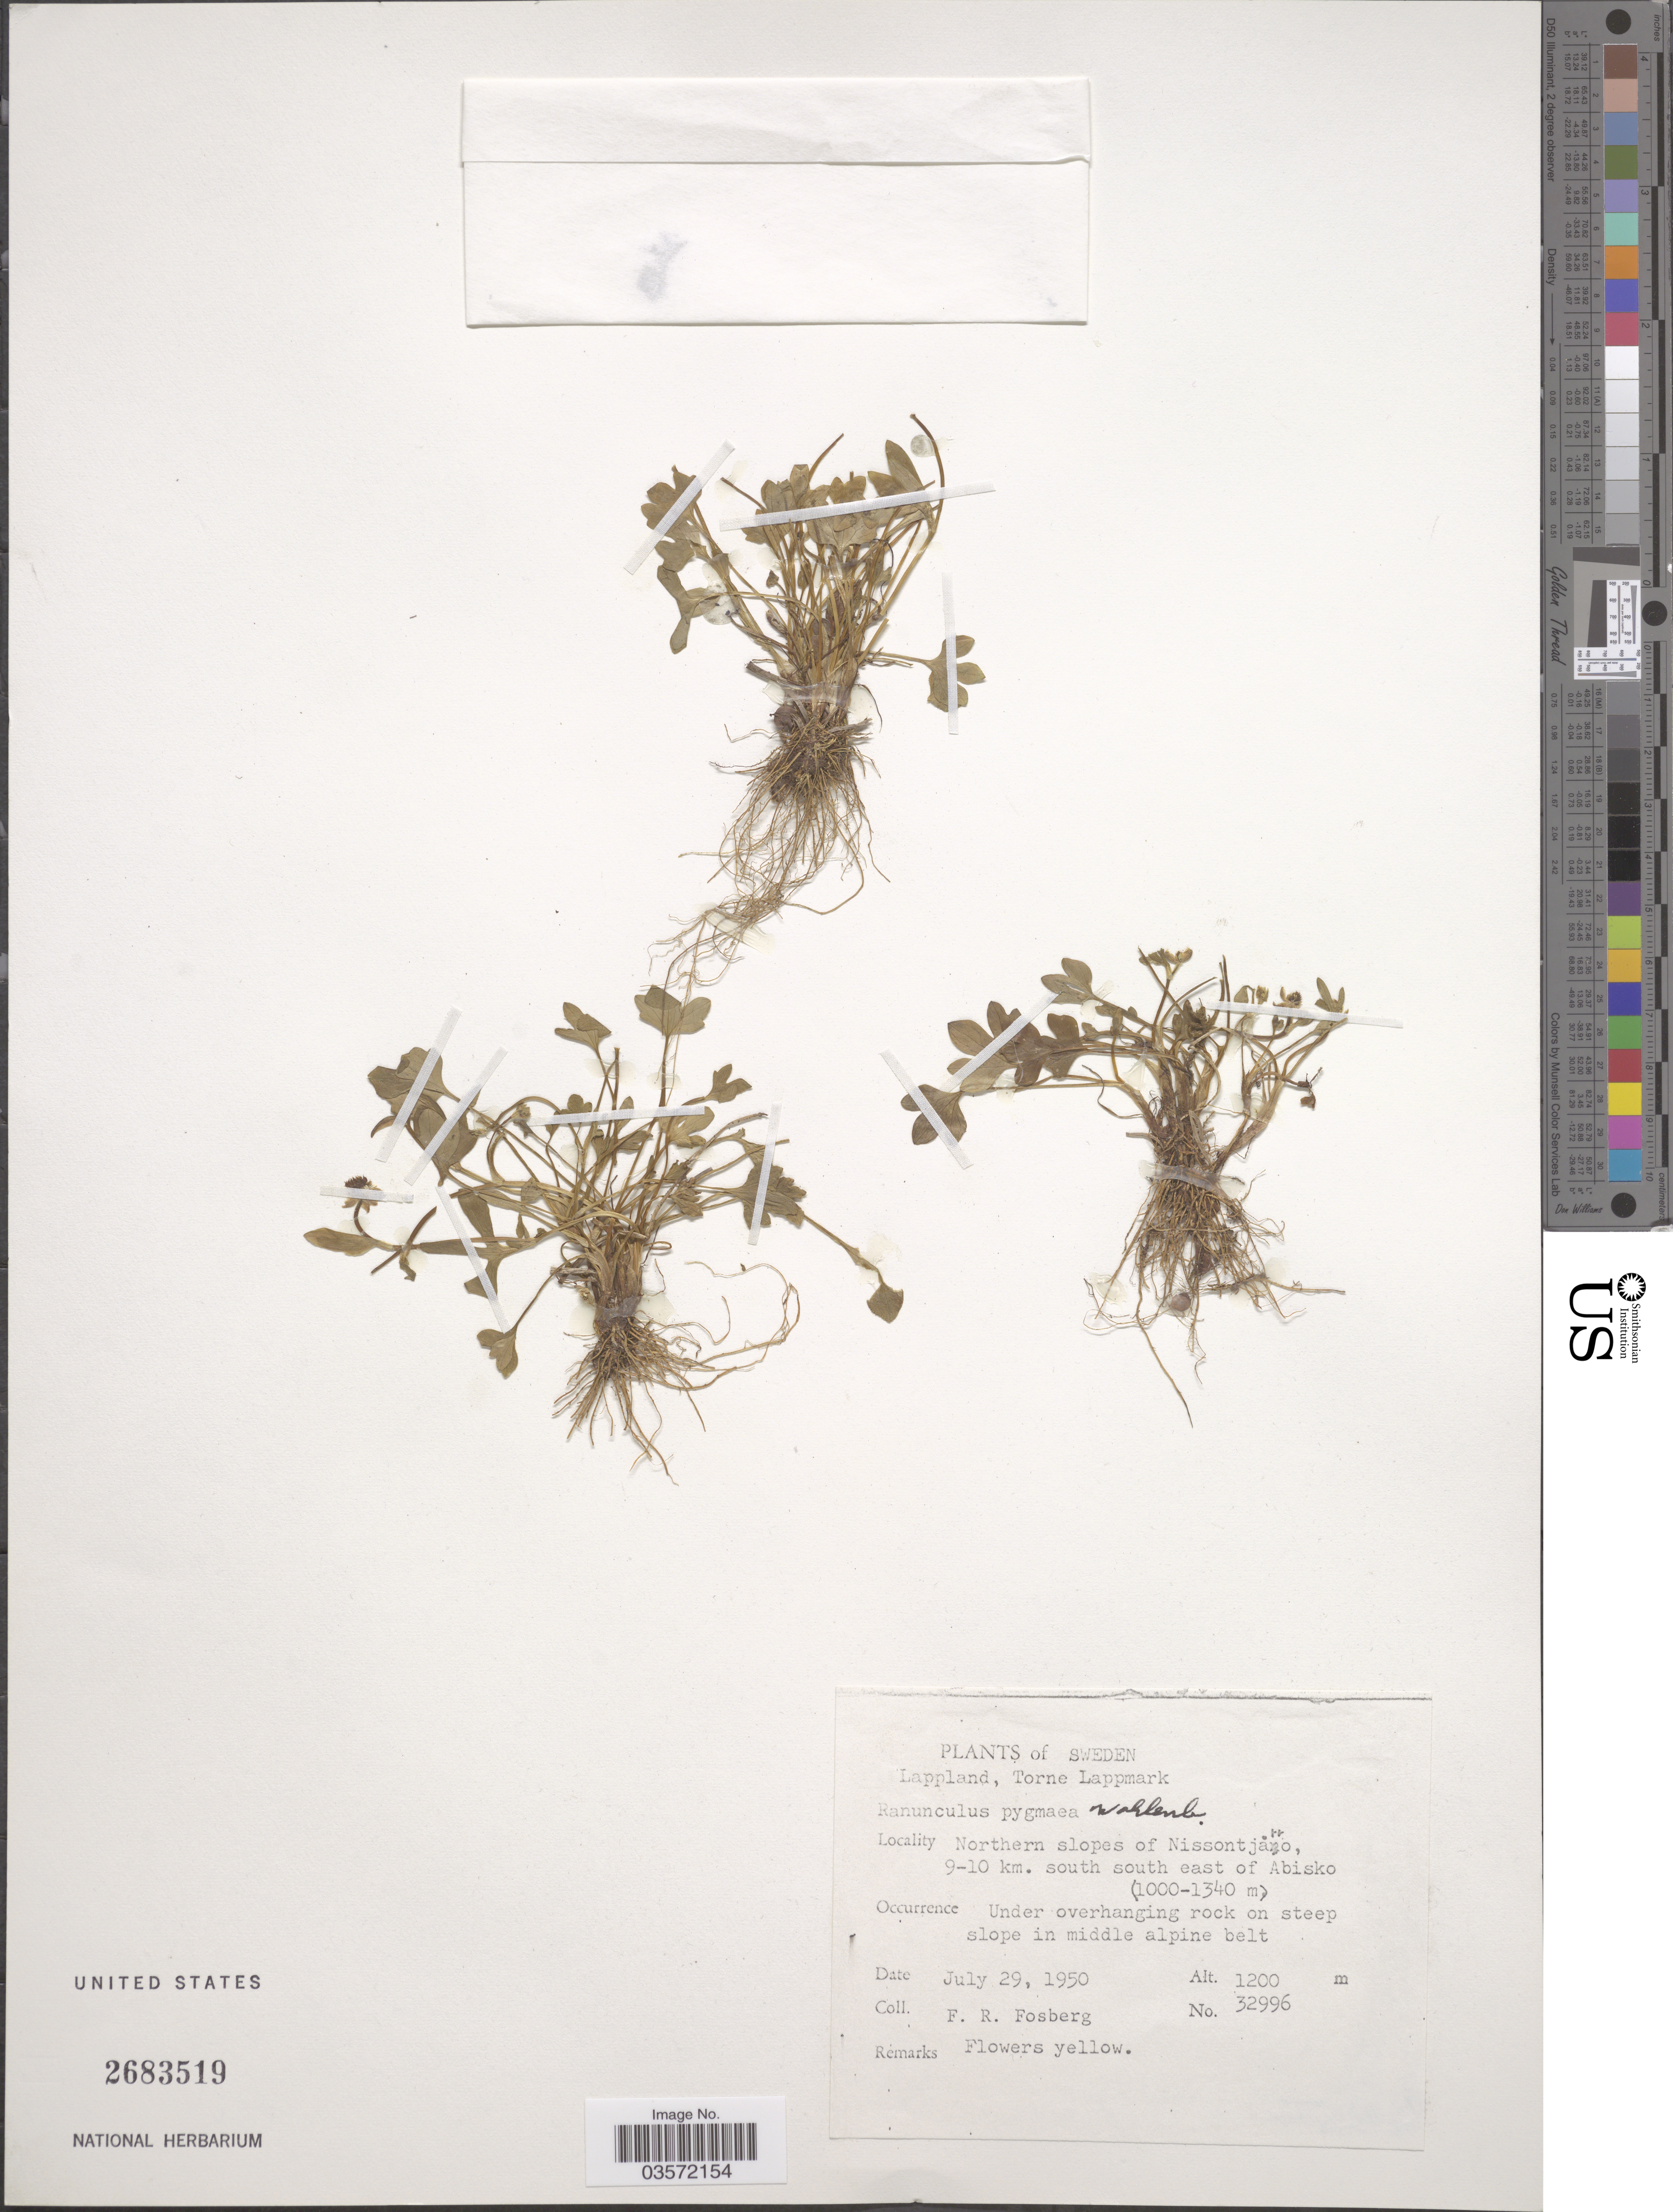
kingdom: Plantae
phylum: Tracheophyta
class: Magnoliopsida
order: Ranunculales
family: Ranunculaceae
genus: Ranunculus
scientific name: Ranunculus pygmaeus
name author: Wahlenb.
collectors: F. R. Fosberg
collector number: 32996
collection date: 1950-07-29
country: Sweden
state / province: Norrbotten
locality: Lappland, Torne Lappmark. Northern slopes of Nissontjårro, 9-10 km. south south east of Abisko.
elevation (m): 1000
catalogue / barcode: US 2683519